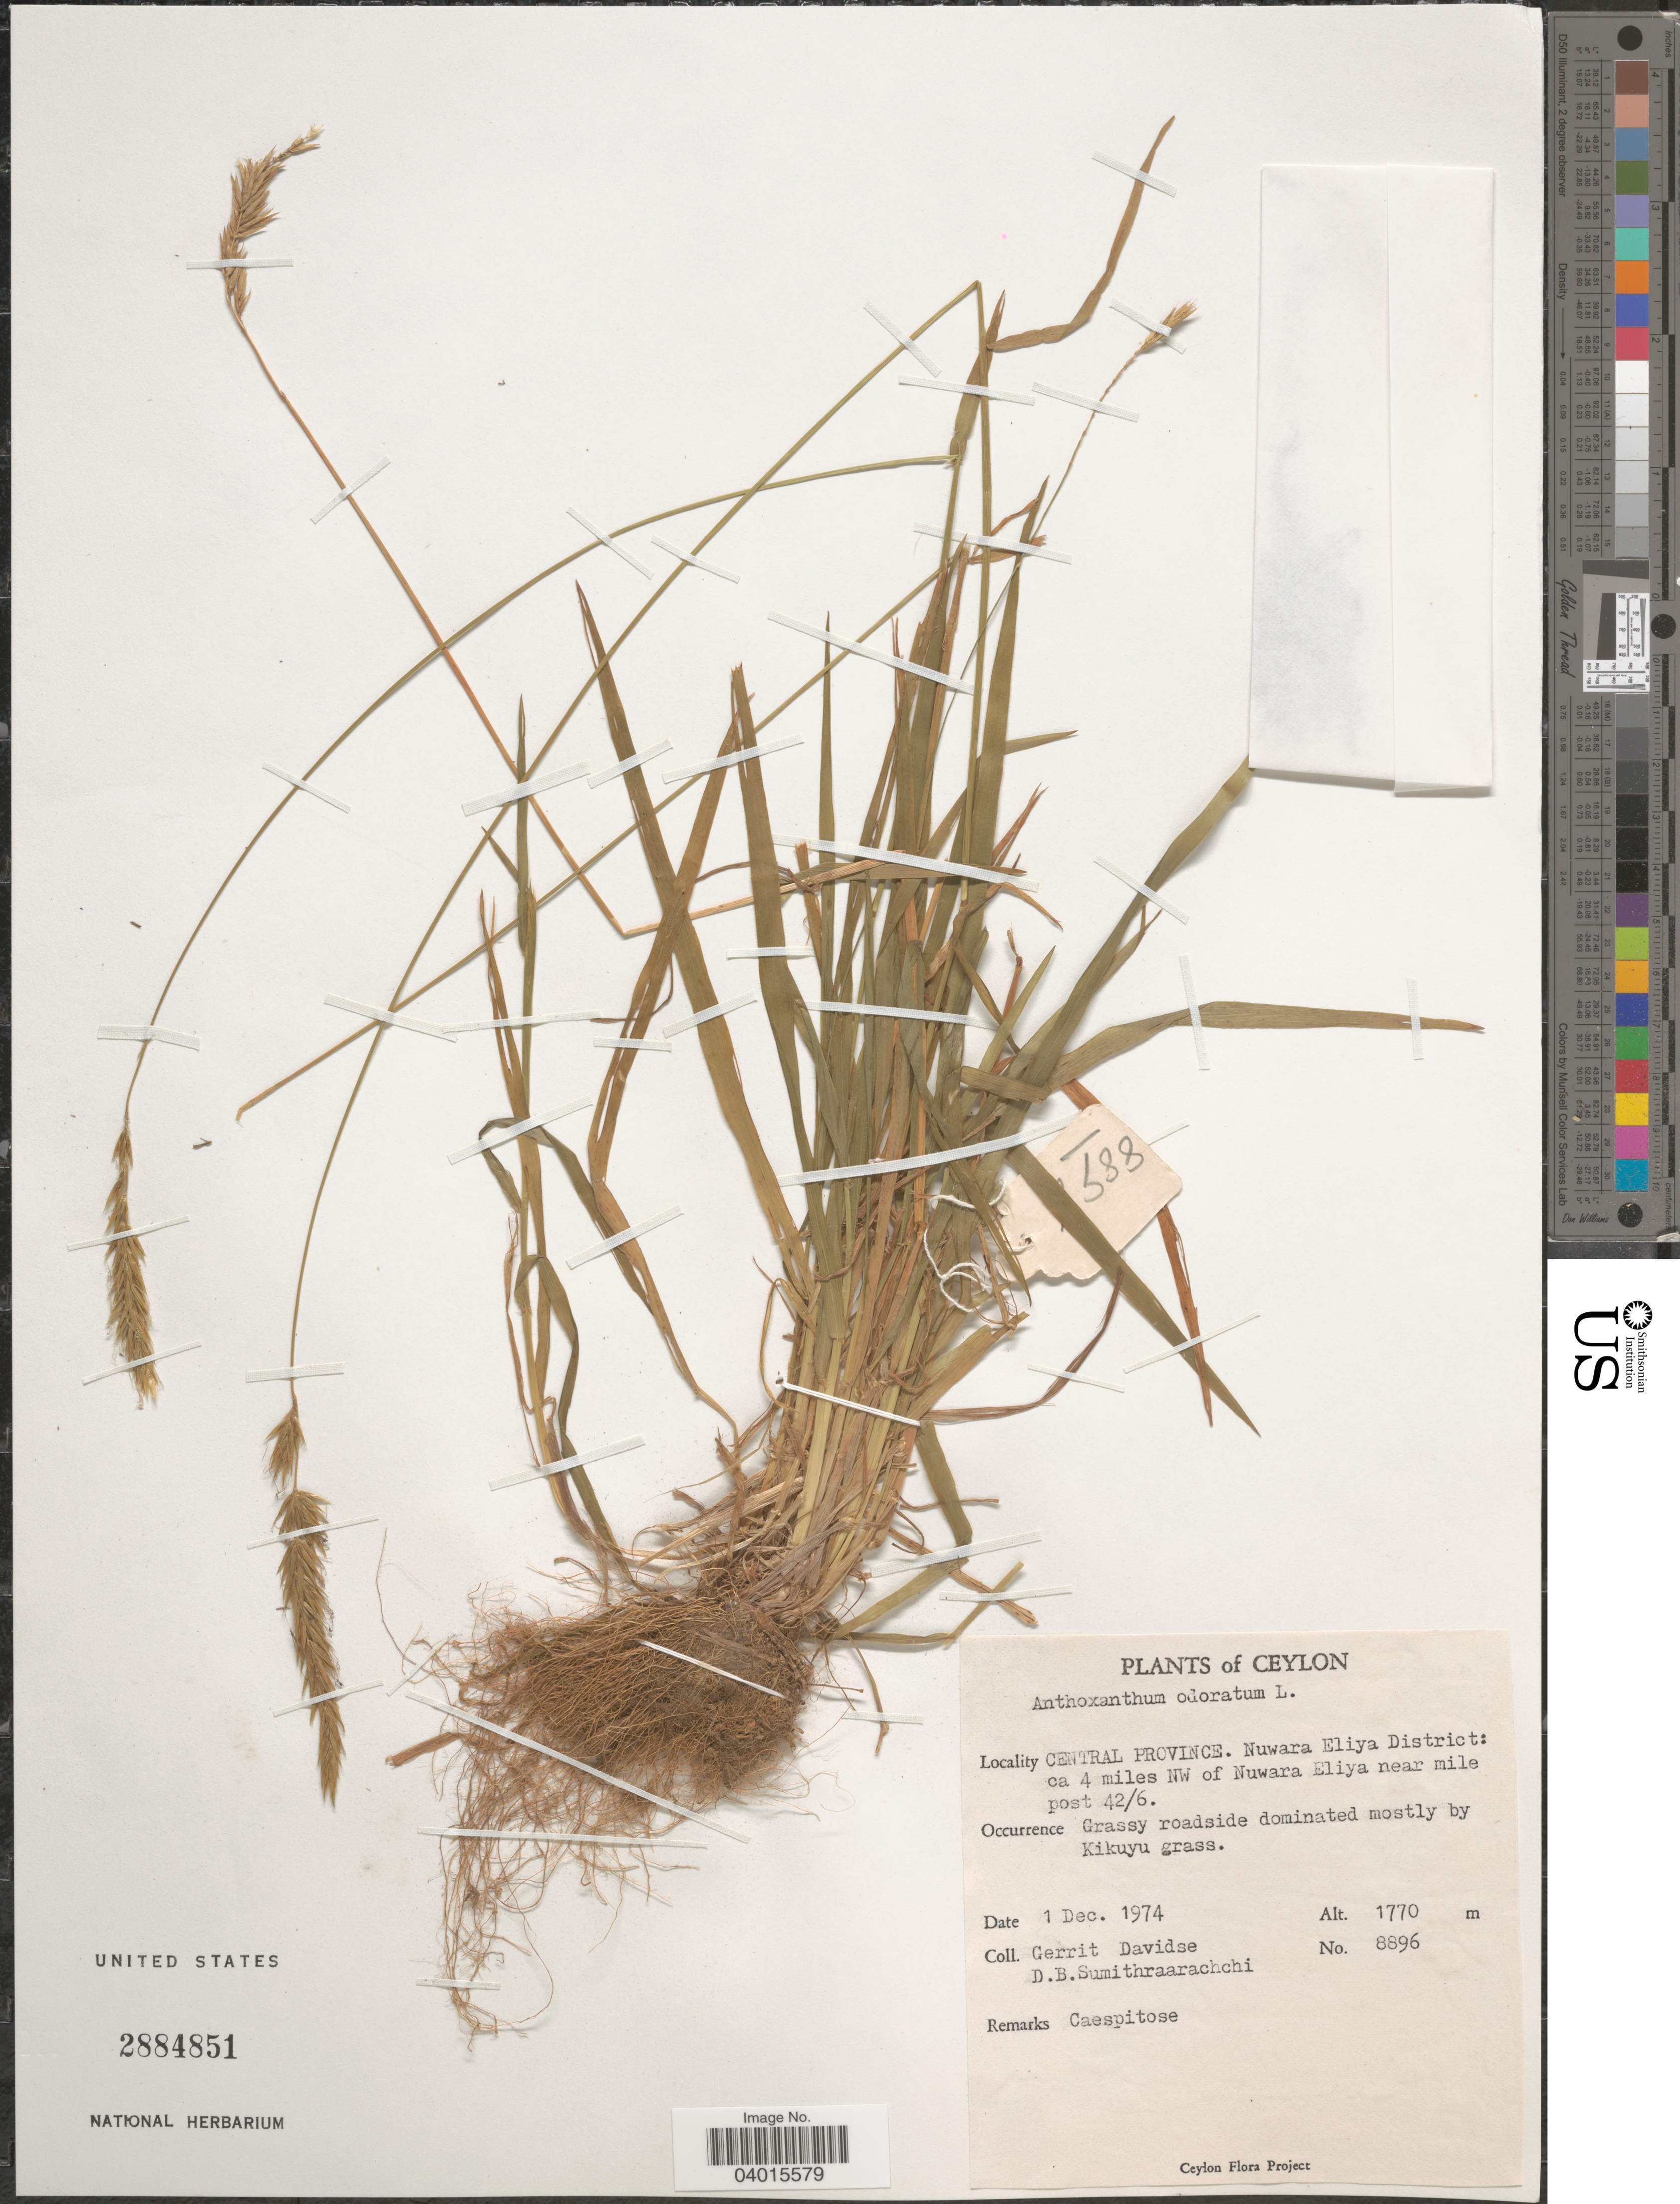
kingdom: Plantae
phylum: Tracheophyta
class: Liliopsida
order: Poales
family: Poaceae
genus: Anthoxanthum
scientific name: Anthoxanthum odoratum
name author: L.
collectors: G. Davidse & D. B. Sumithraarachchi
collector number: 8896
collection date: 1974-12-01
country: Sri Lanka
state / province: Central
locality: Ceylon. Nuwara Eliya District: ca 4 miles NW of Nuwara Eliya near mile post 42/6. By Kikuyu grass.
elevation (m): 1770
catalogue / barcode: US 2884851